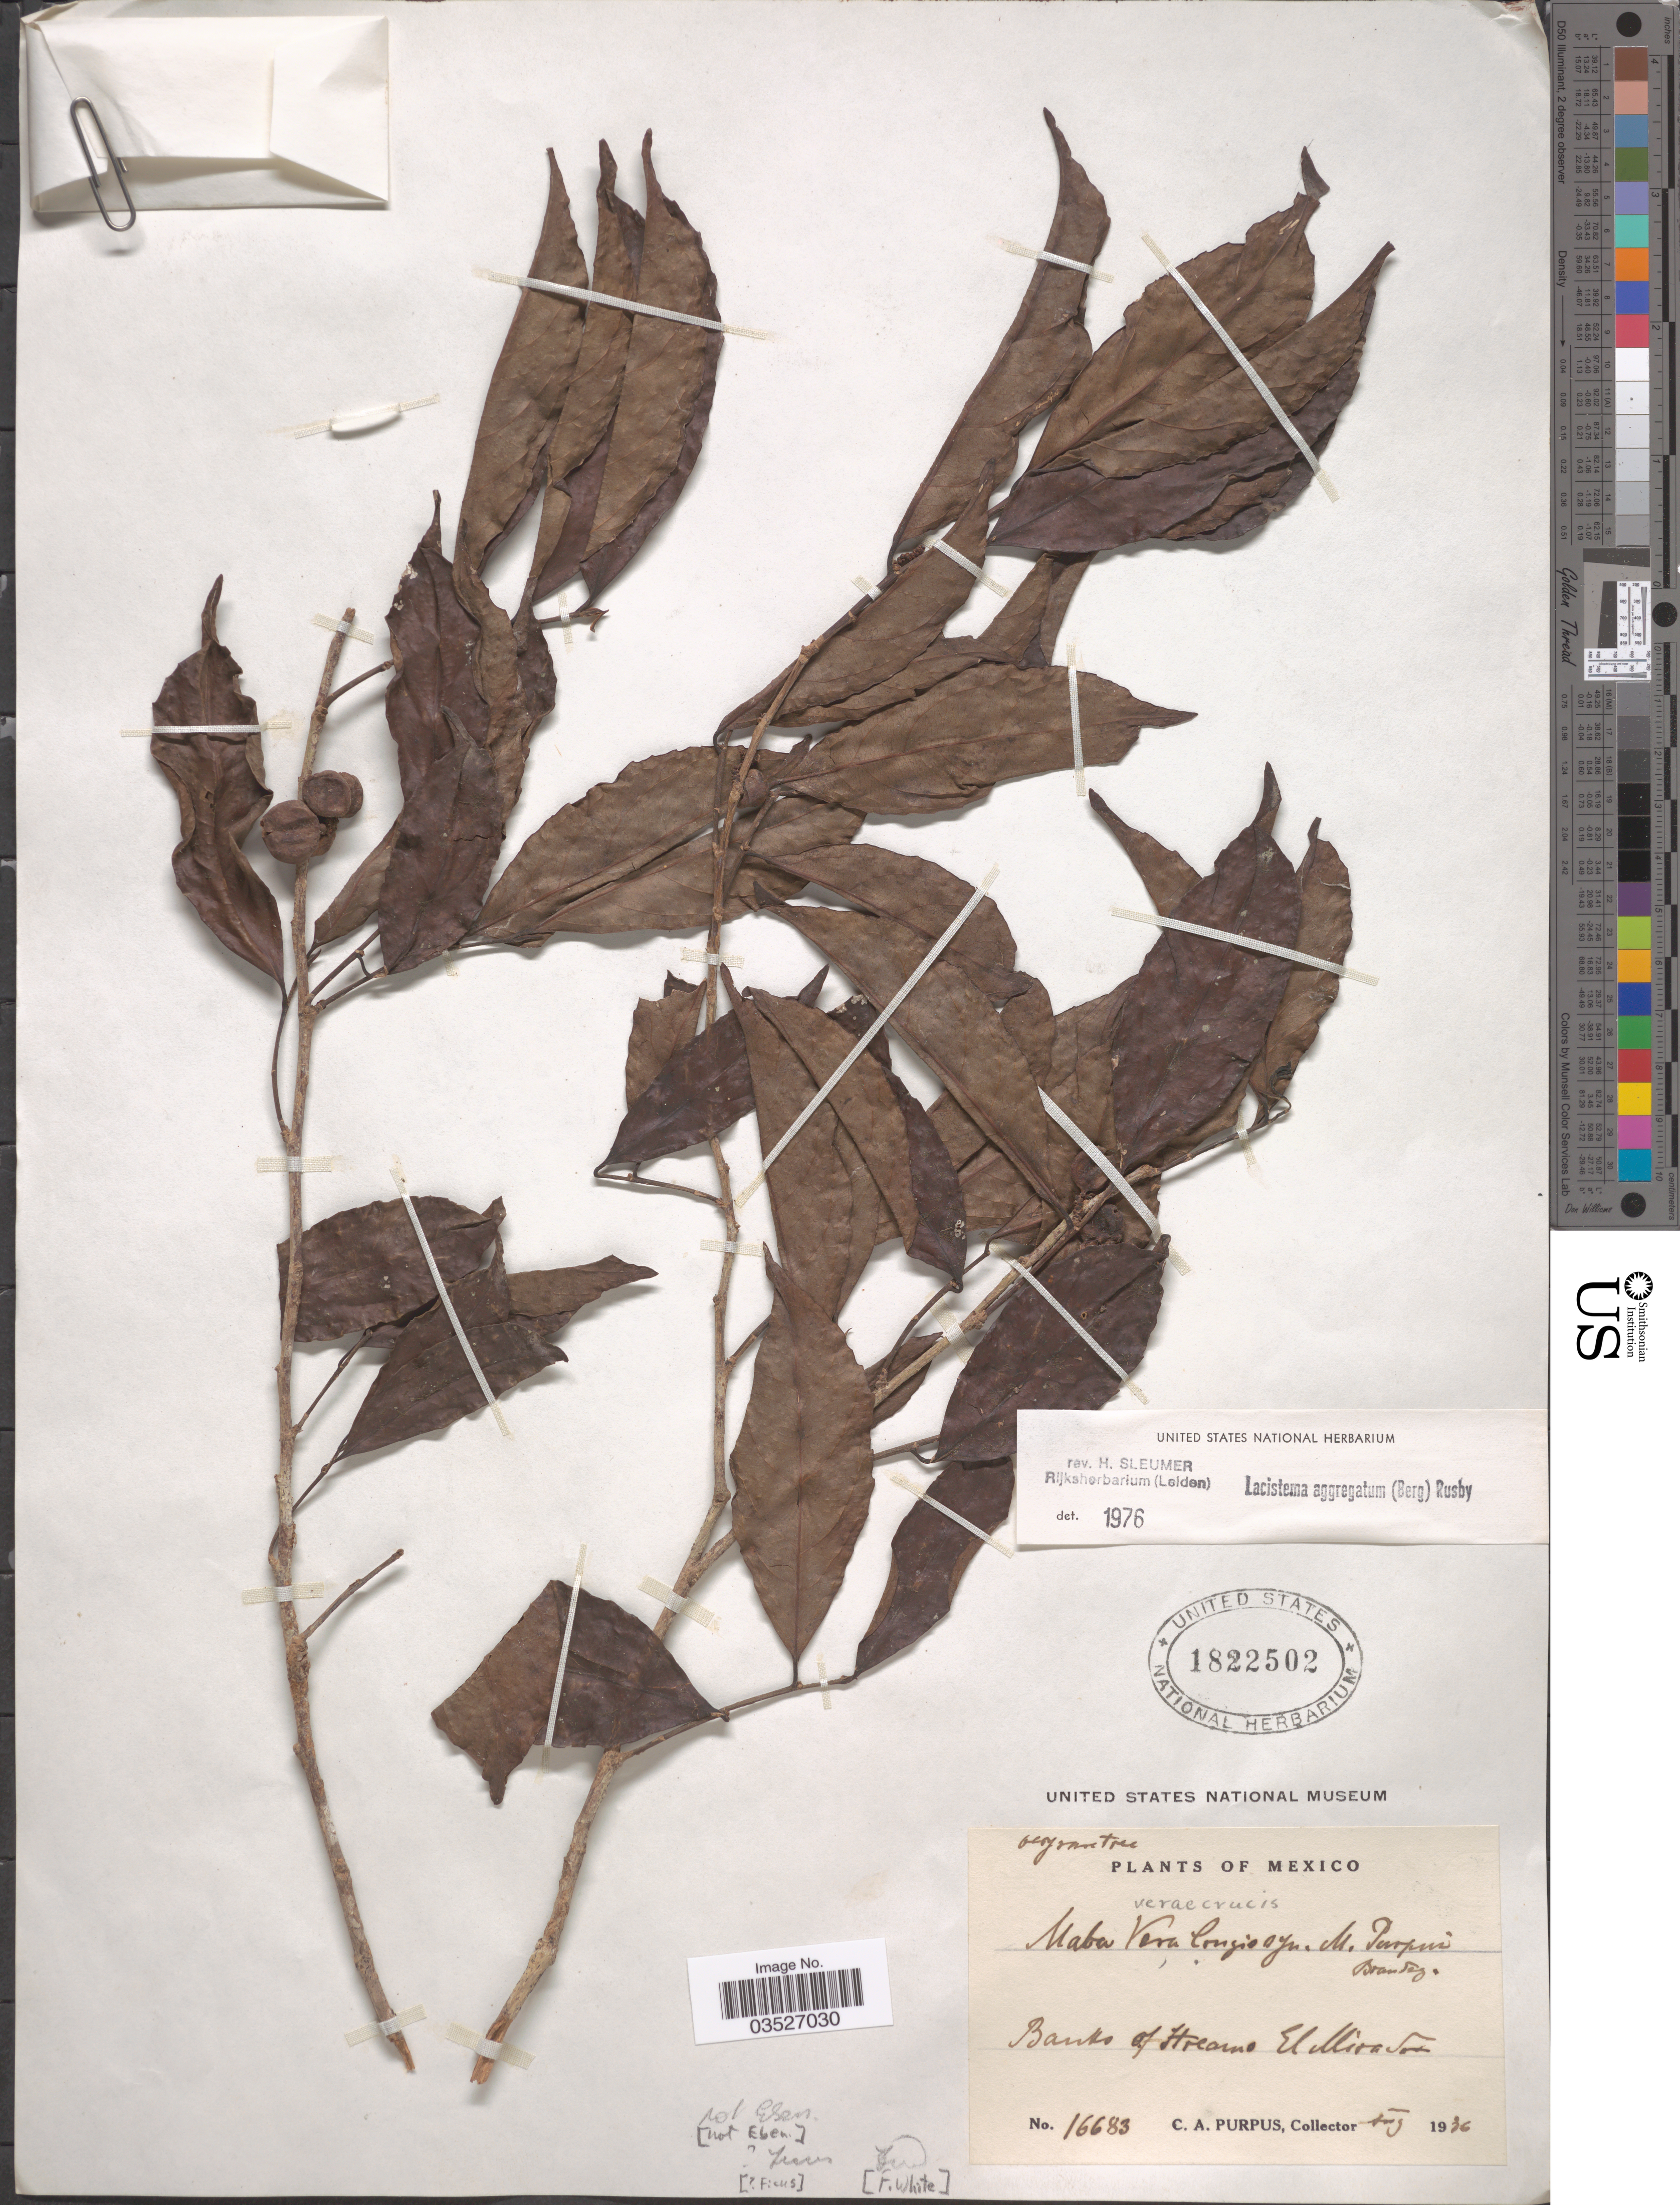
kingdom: Plantae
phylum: Tracheophyta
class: Magnoliopsida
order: Malpighiales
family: Lacistemataceae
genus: Lacistema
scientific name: Lacistema aggregatum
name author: (P.J. Bergius) Rusby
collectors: C. A. Purpus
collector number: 16683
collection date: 1936-08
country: Mexico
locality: Banks of streams, El Mirador.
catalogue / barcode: US 1822502